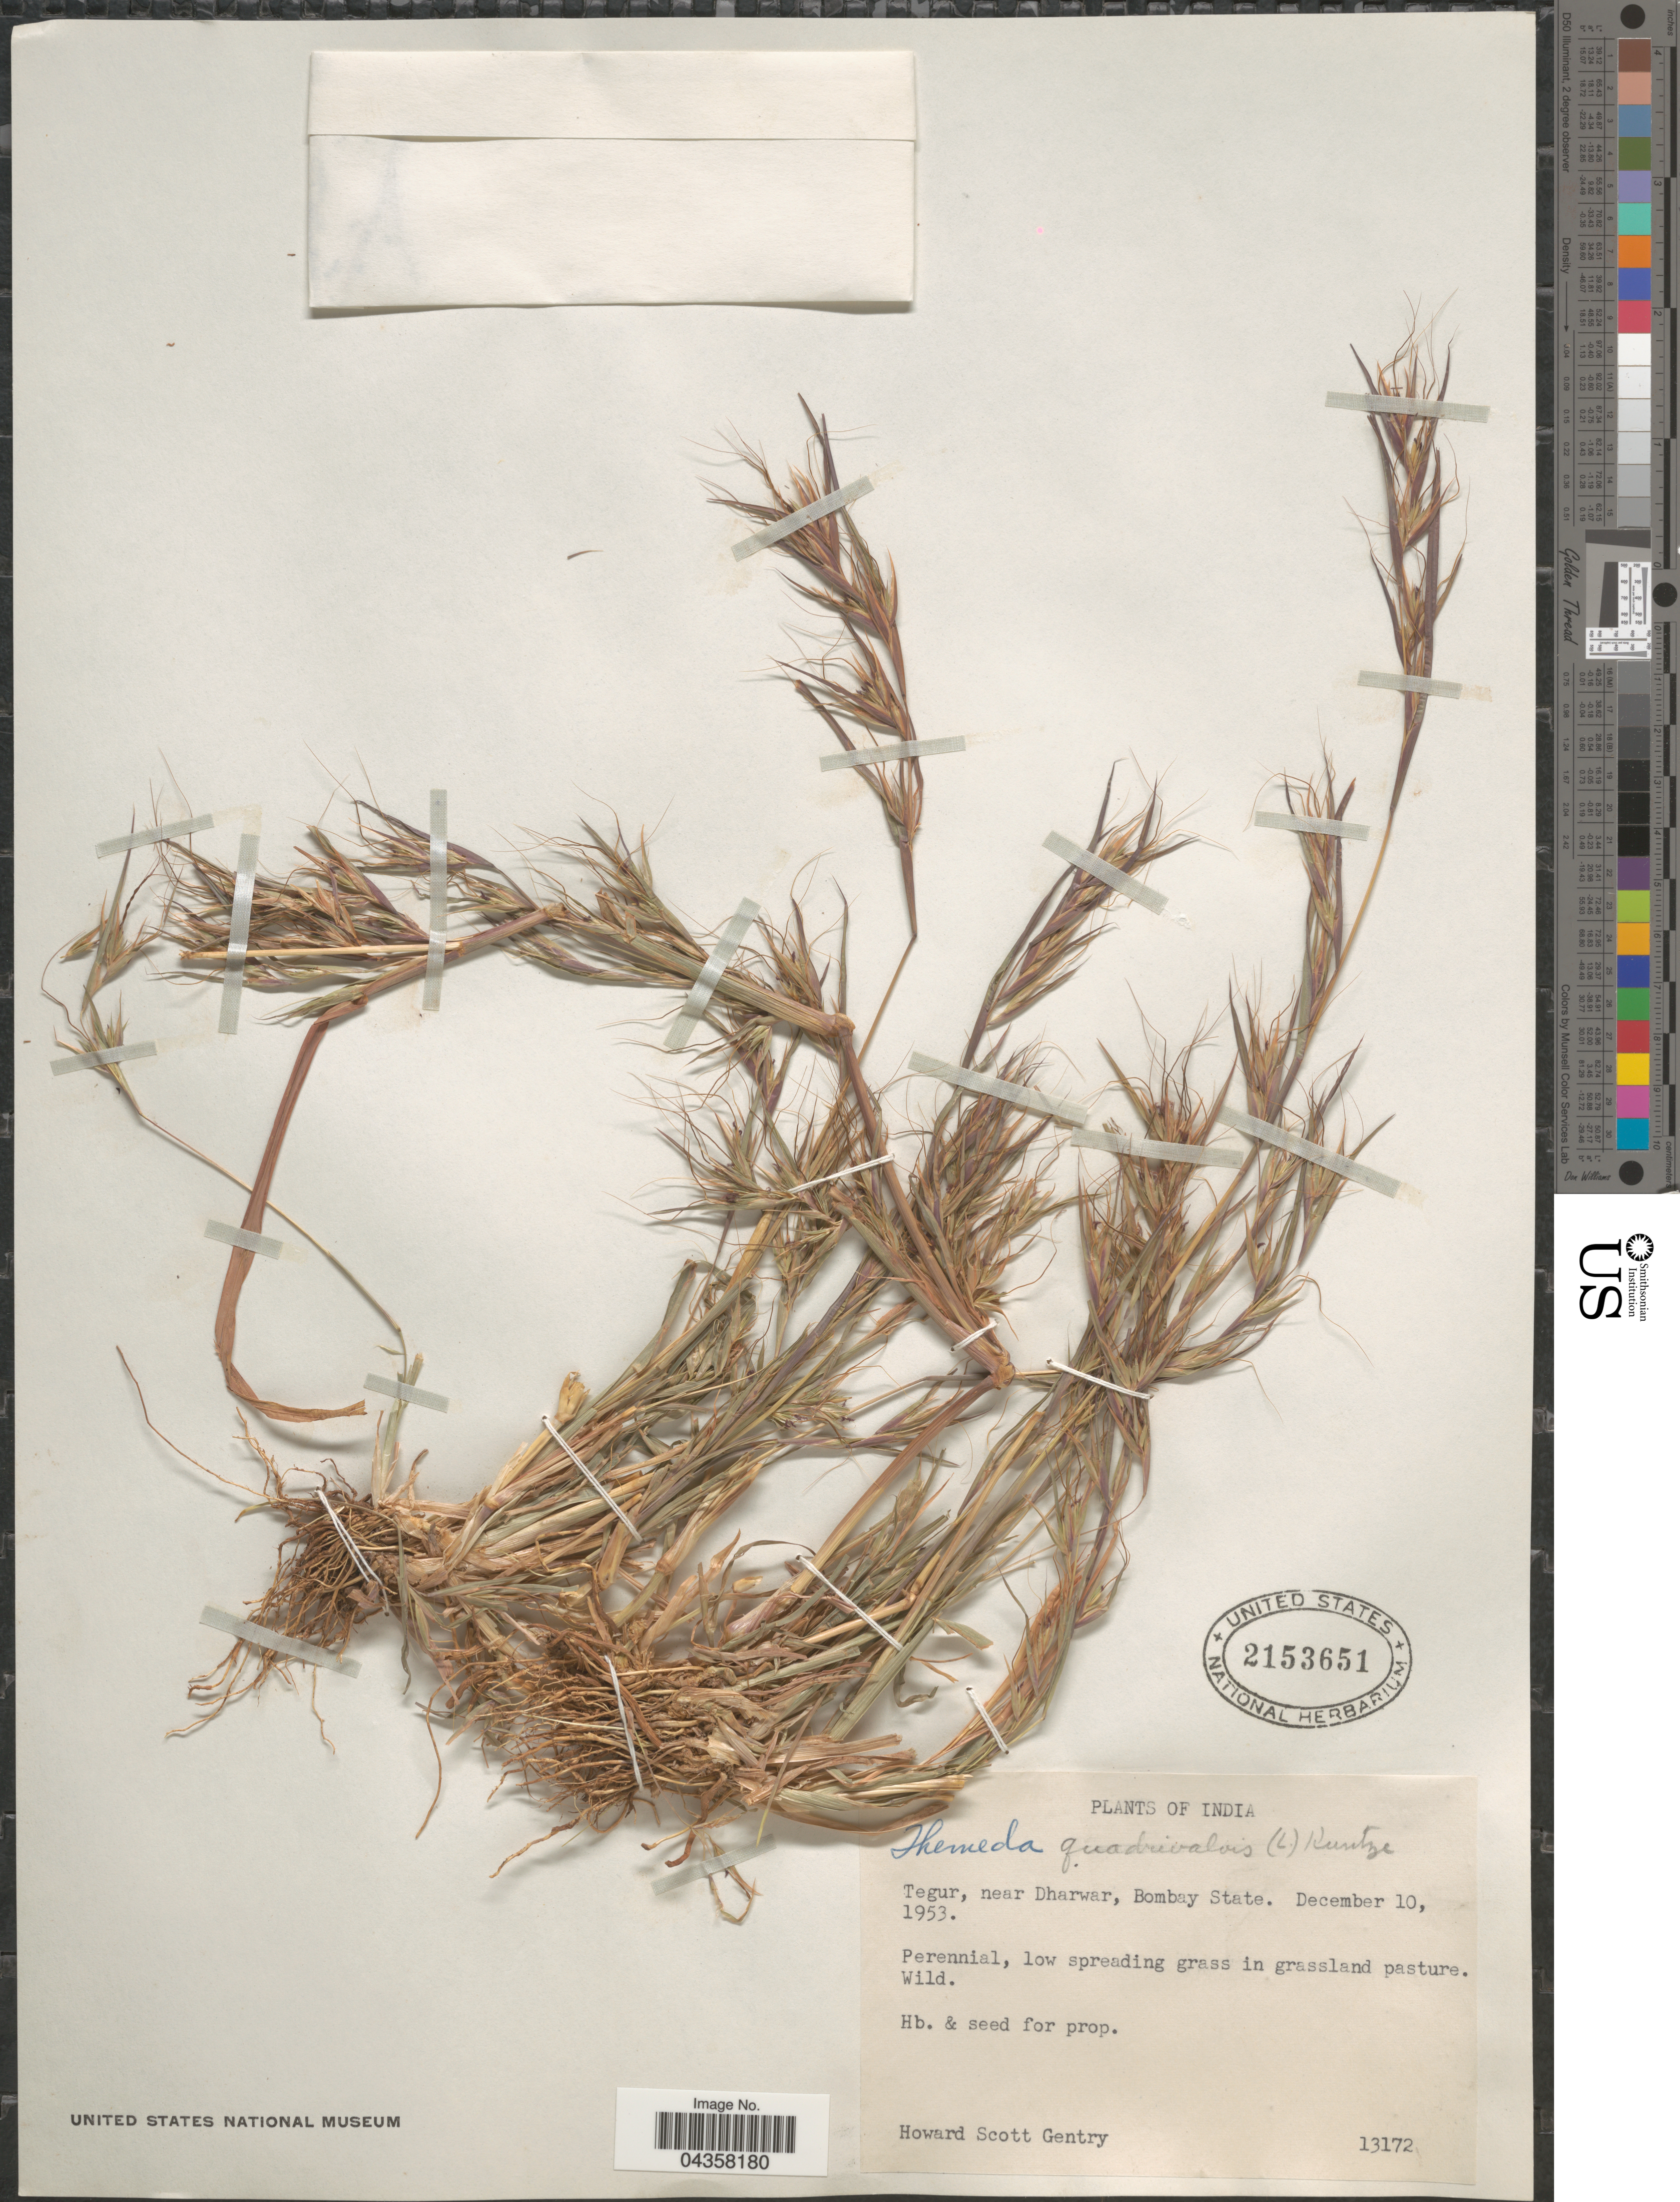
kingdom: Plantae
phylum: Tracheophyta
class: Liliopsida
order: Poales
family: Poaceae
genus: Themeda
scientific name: Themeda helferi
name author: Hack. in A. DC.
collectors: H. S. Gentry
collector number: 13172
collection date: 1953-12-10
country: India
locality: Tegur, near Dharwar, Bombay State.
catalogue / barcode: US 2153651